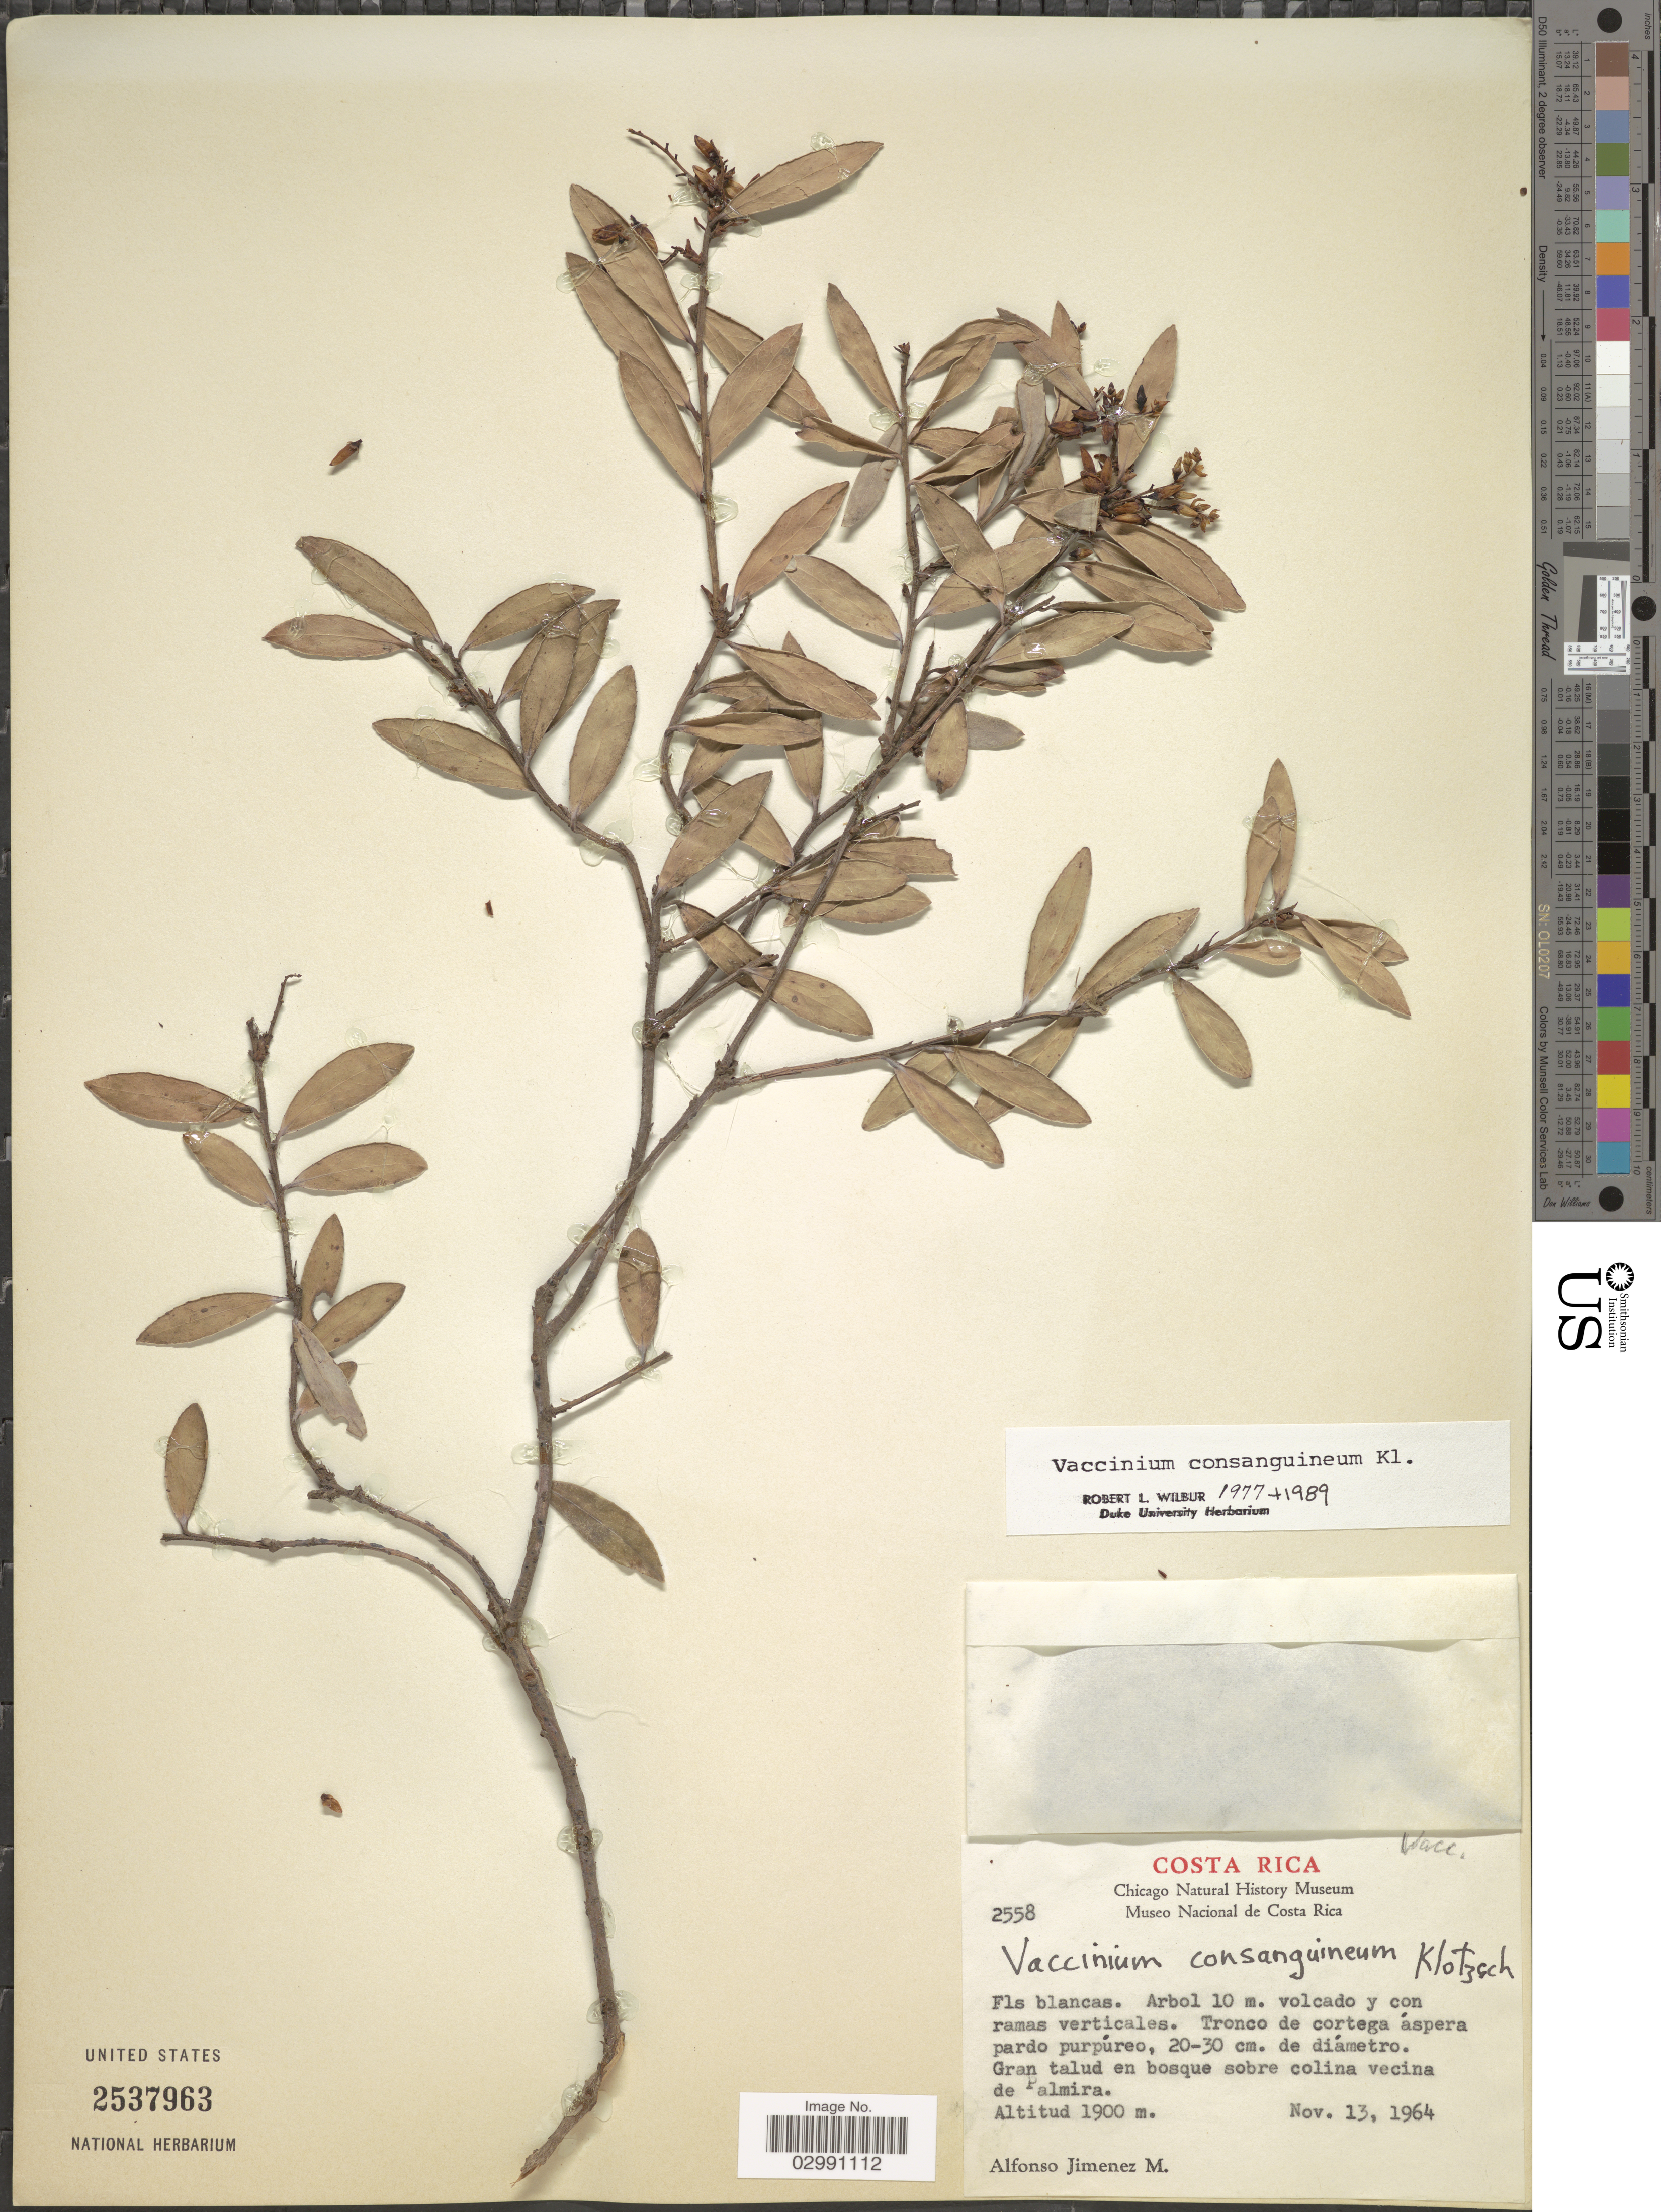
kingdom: Plantae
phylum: Tracheophyta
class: Magnoliopsida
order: Ericales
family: Ericaceae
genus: Vaccinium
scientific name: Vaccinium consanguineum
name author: Klotzsch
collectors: A. Jimenez M.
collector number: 2558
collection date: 1964-11-13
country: Costa Rica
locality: Gran talud en bosque sobre colina vecina de Palmira.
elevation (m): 1900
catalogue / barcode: US 2537963